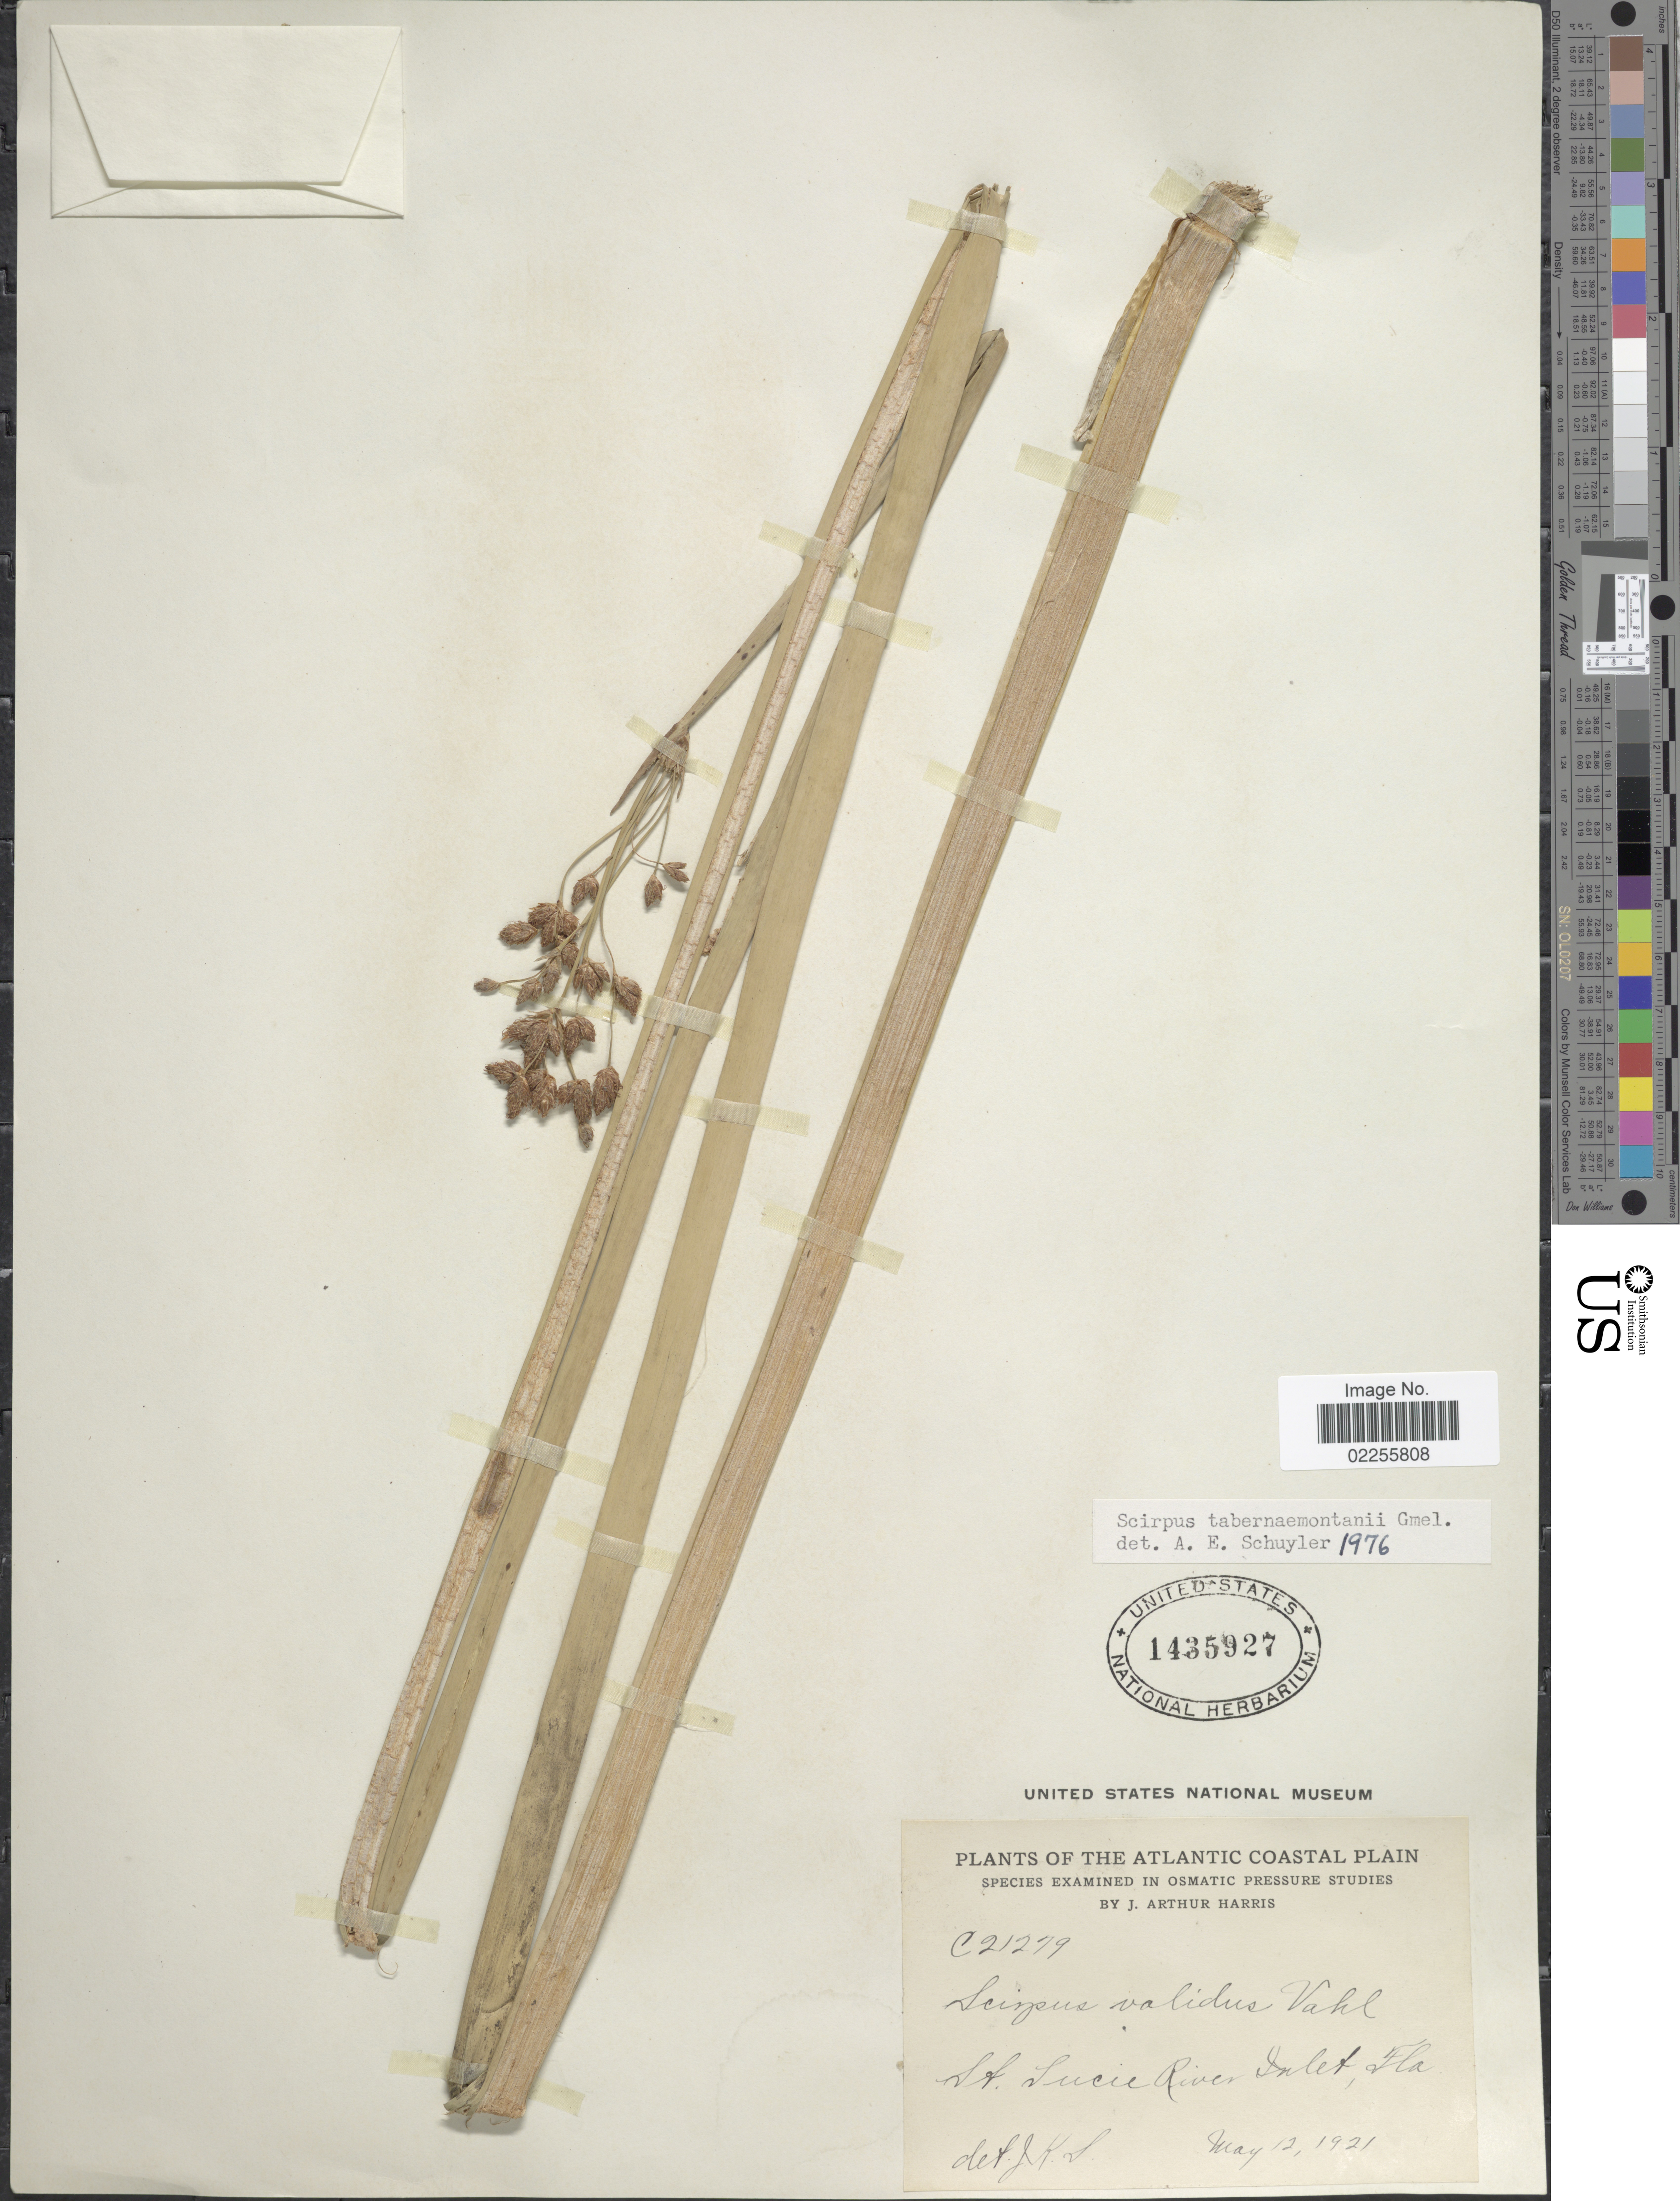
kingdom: Plantae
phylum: Tracheophyta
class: Liliopsida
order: Poales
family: Cyperaceae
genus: Schoenoplectus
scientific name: Schoenoplectus tabernaemontani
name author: (C.C. Gmel.) Palla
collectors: J. A. Harris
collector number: C21279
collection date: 1921-05-12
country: United States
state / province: Florida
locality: The Atlantic Coastal Plain, St. Lucie River Inlet.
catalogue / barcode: US 1435927